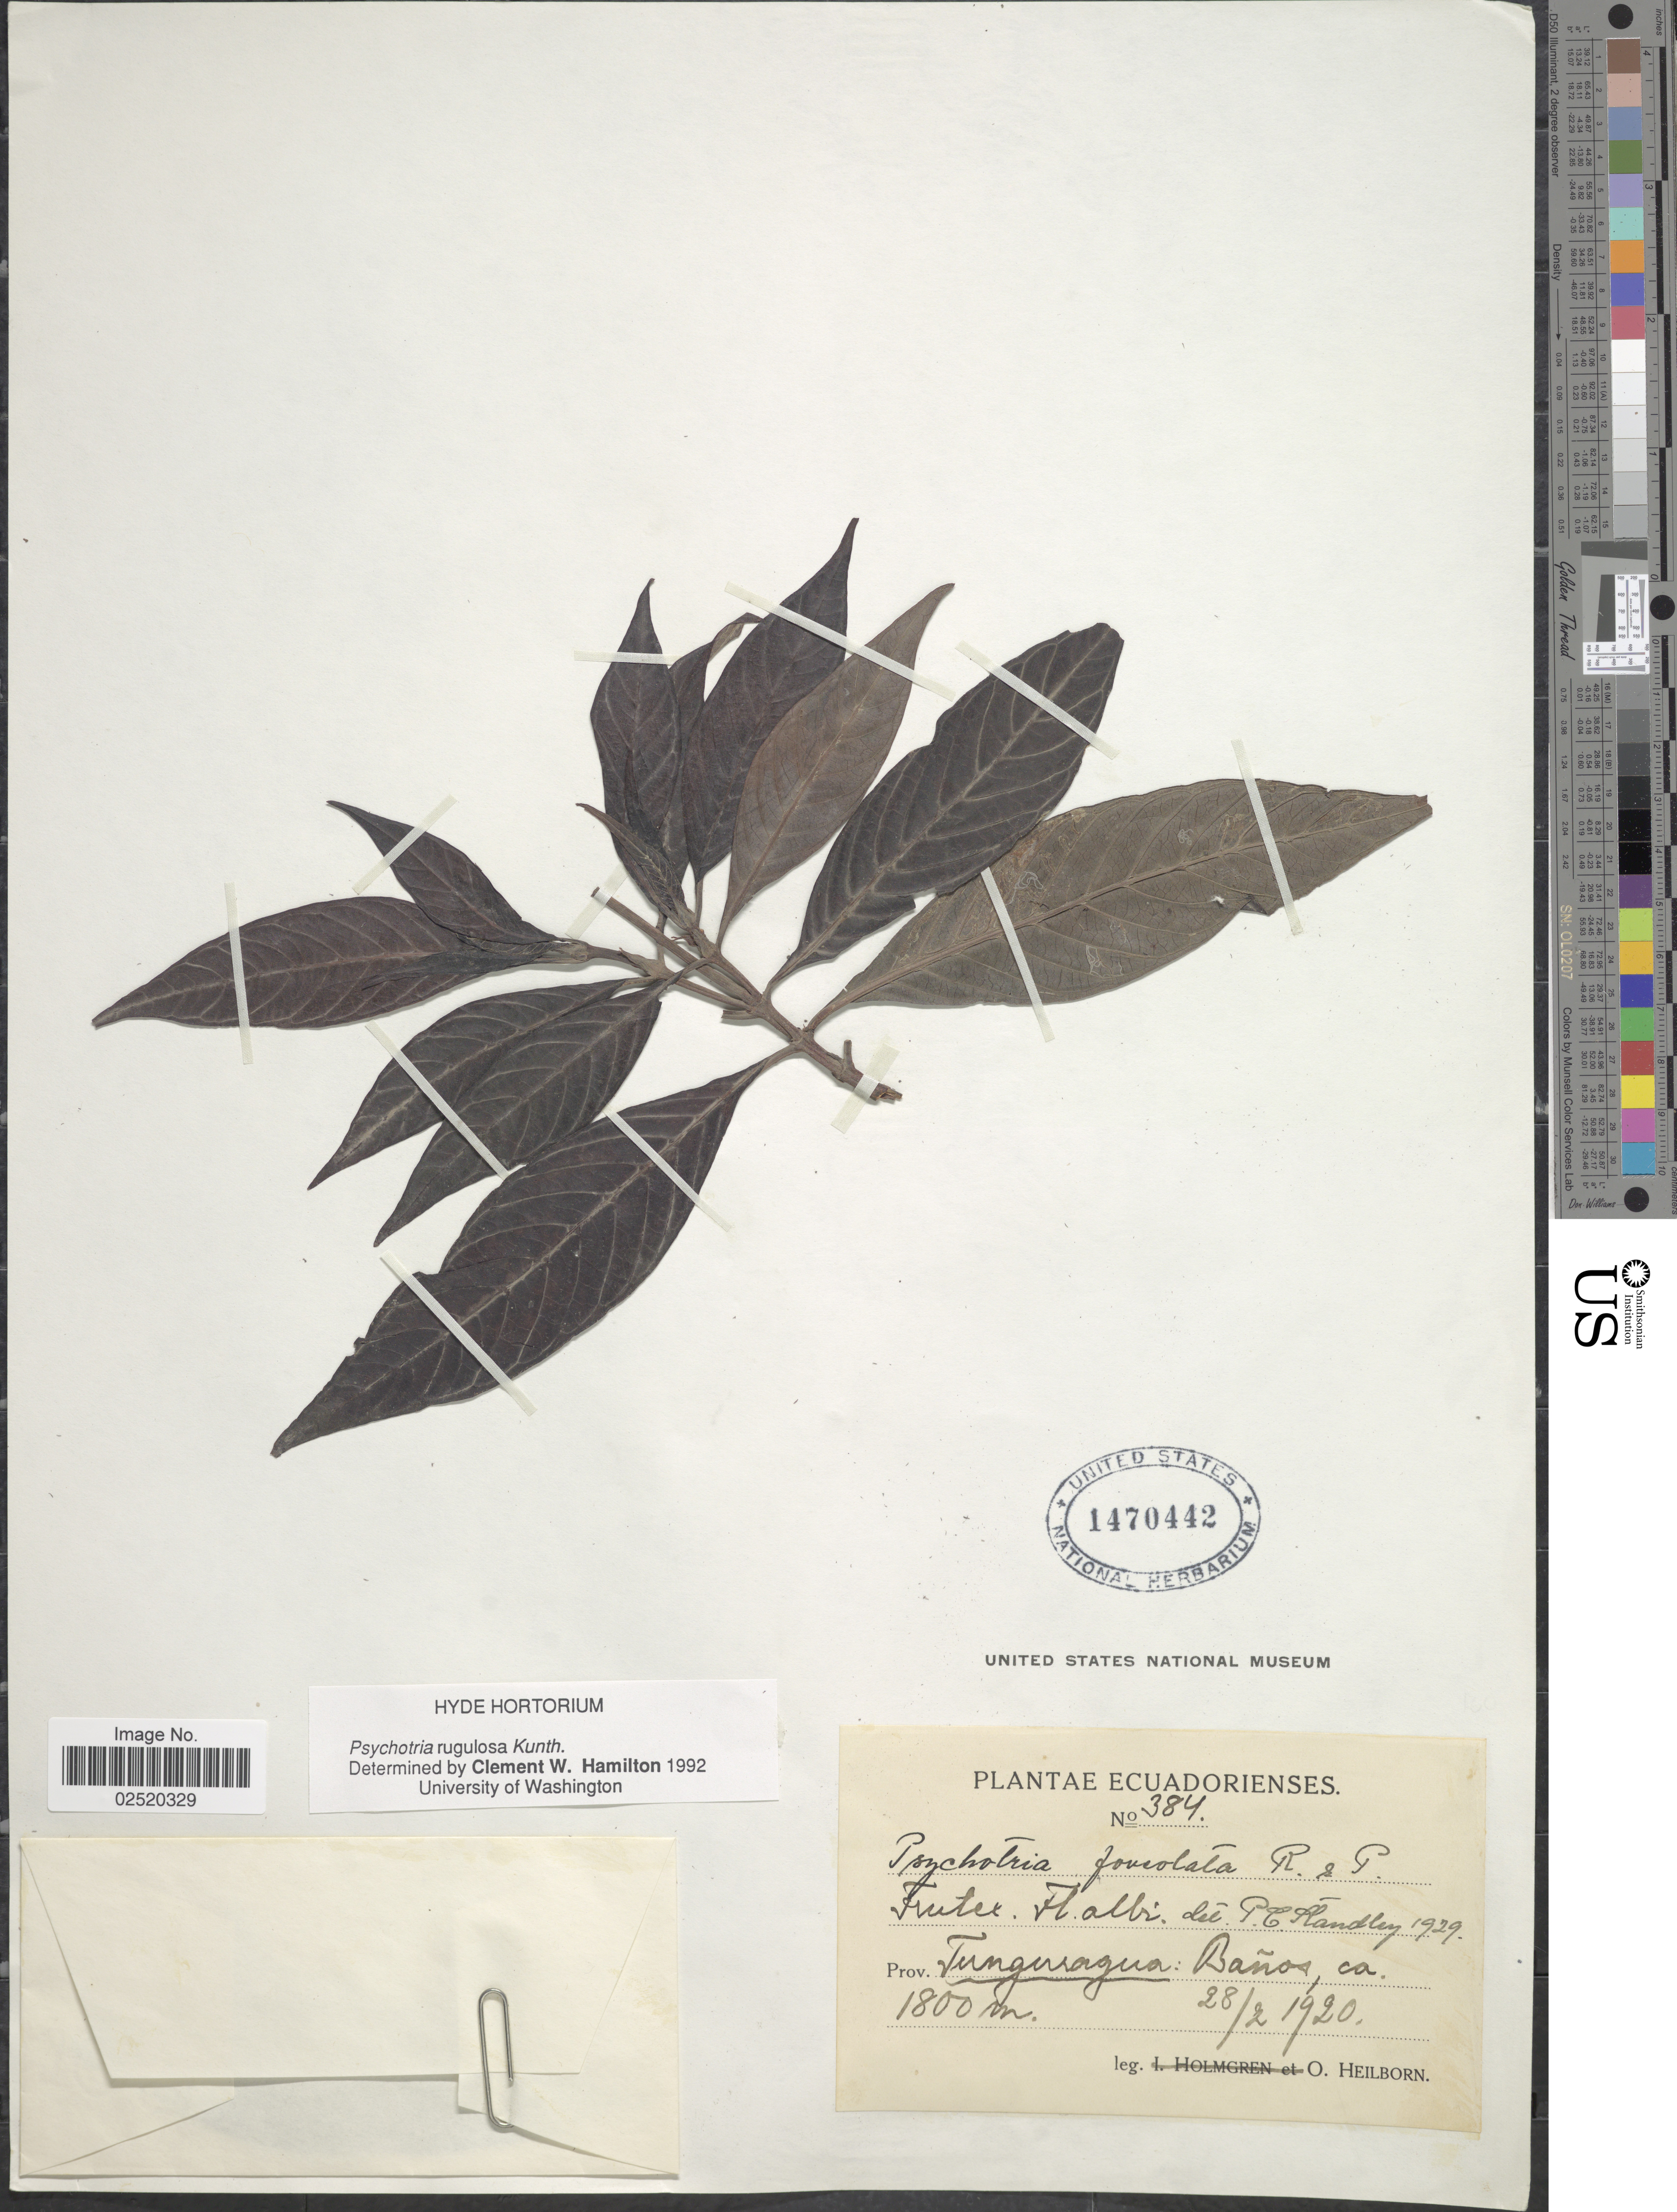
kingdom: Plantae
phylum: Tracheophyta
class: Magnoliopsida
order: Gentianales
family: Rubiaceae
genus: Psychotria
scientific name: Psychotria rugulosa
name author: Kunth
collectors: O. Heilborn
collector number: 384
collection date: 1920-02-28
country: Ecuador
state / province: Tungurahua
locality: Prov. Tungurahua: Banos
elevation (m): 1800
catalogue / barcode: US 1470442